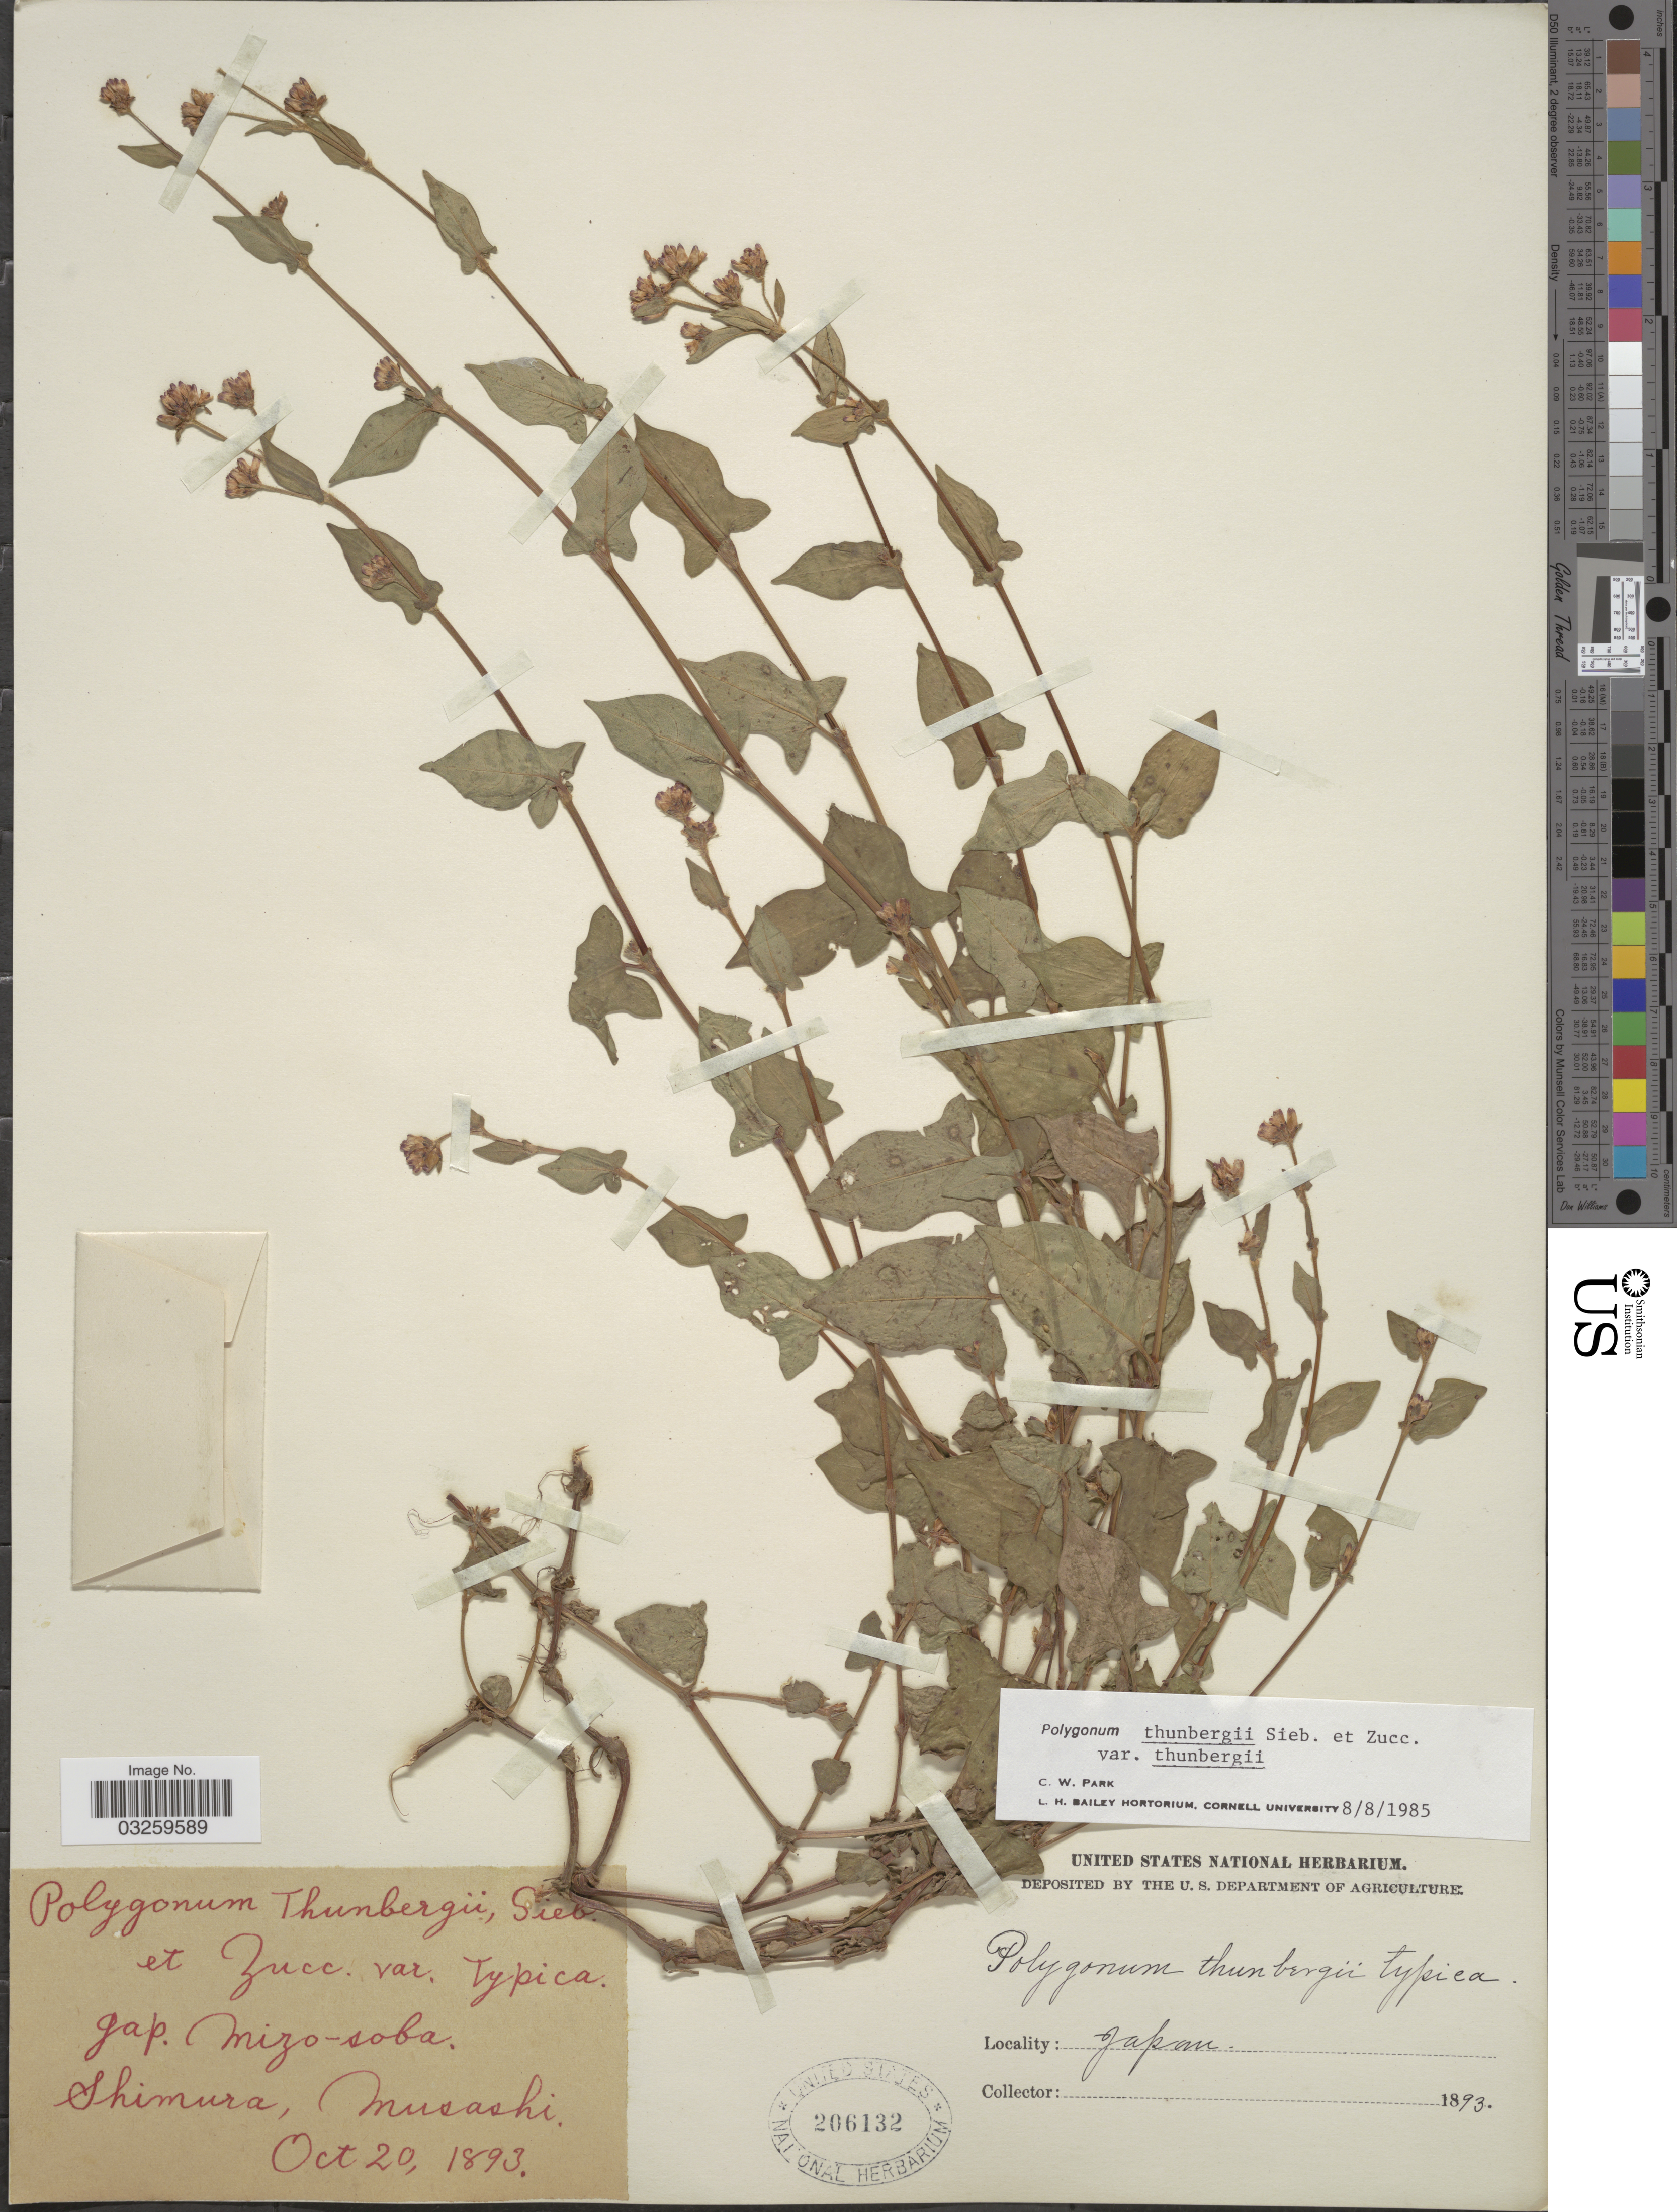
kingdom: Plantae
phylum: Tracheophyta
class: Magnoliopsida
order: Caryophyllales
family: Polygonaceae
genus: Polygonum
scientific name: Polygonum thunbergii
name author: Siebold & Zucc.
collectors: ex herb. United States National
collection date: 1893-10-20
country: Japan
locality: Shimura, Musashi.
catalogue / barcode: US 206132